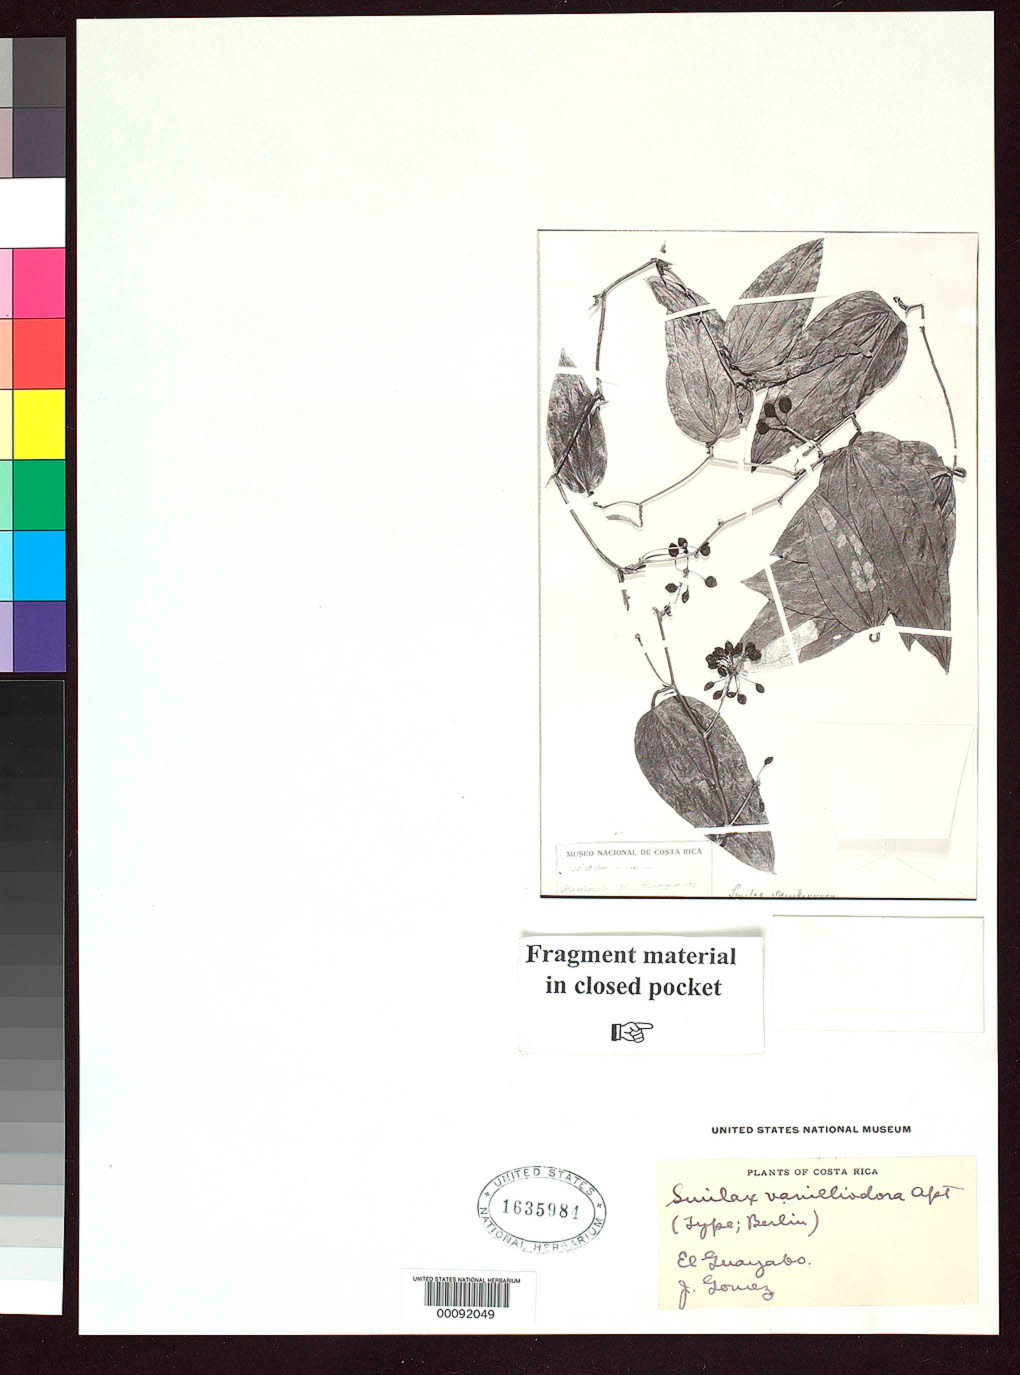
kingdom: Plantae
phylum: Tracheophyta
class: Liliopsida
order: Liliales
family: Smilacaceae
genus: Smilax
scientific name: Smilax vanilliodora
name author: F.W. Apt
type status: Type Fragment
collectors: J. Gomez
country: Costa Rica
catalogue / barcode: US 1635984